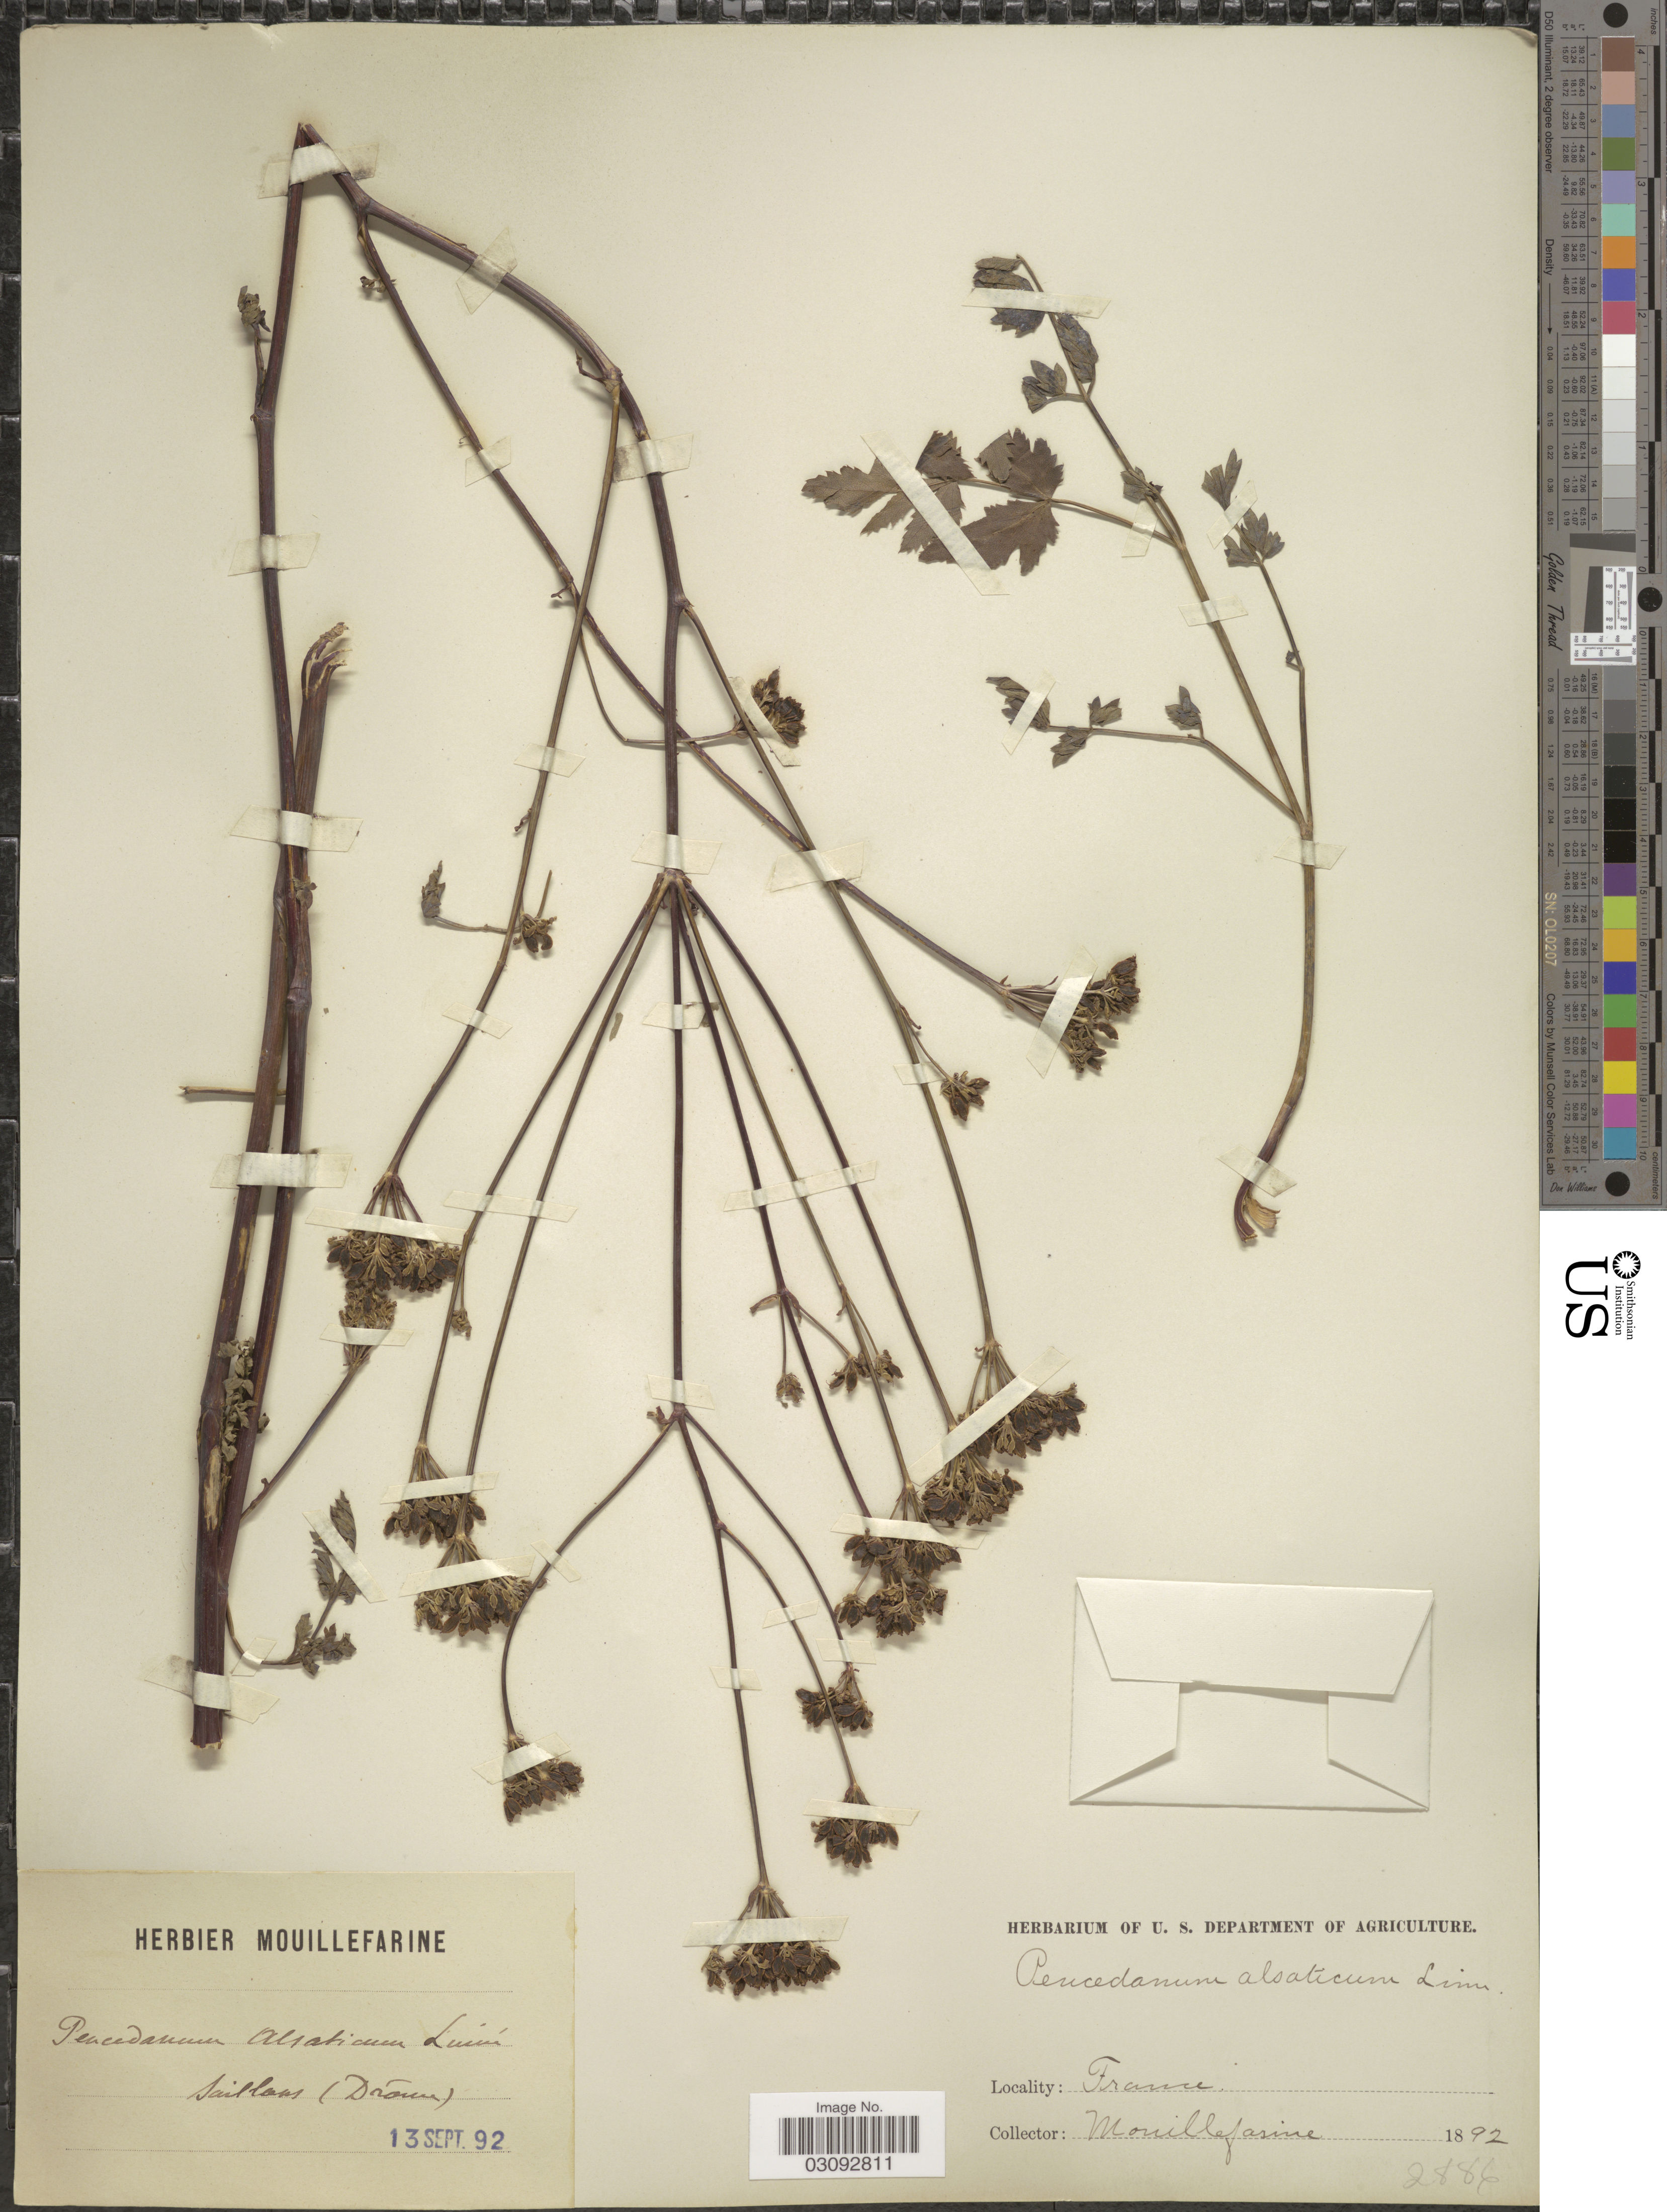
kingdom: Plantae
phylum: Tracheophyta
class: Magnoliopsida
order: Apiales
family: Apiaceae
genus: Peucedanum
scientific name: Peucedanum alsaticum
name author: L.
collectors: ex herb. Mouillefarine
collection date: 1892-09-13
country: France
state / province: Auvergne-Rhône-Alpes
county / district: Drôme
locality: Saillans (Drome).